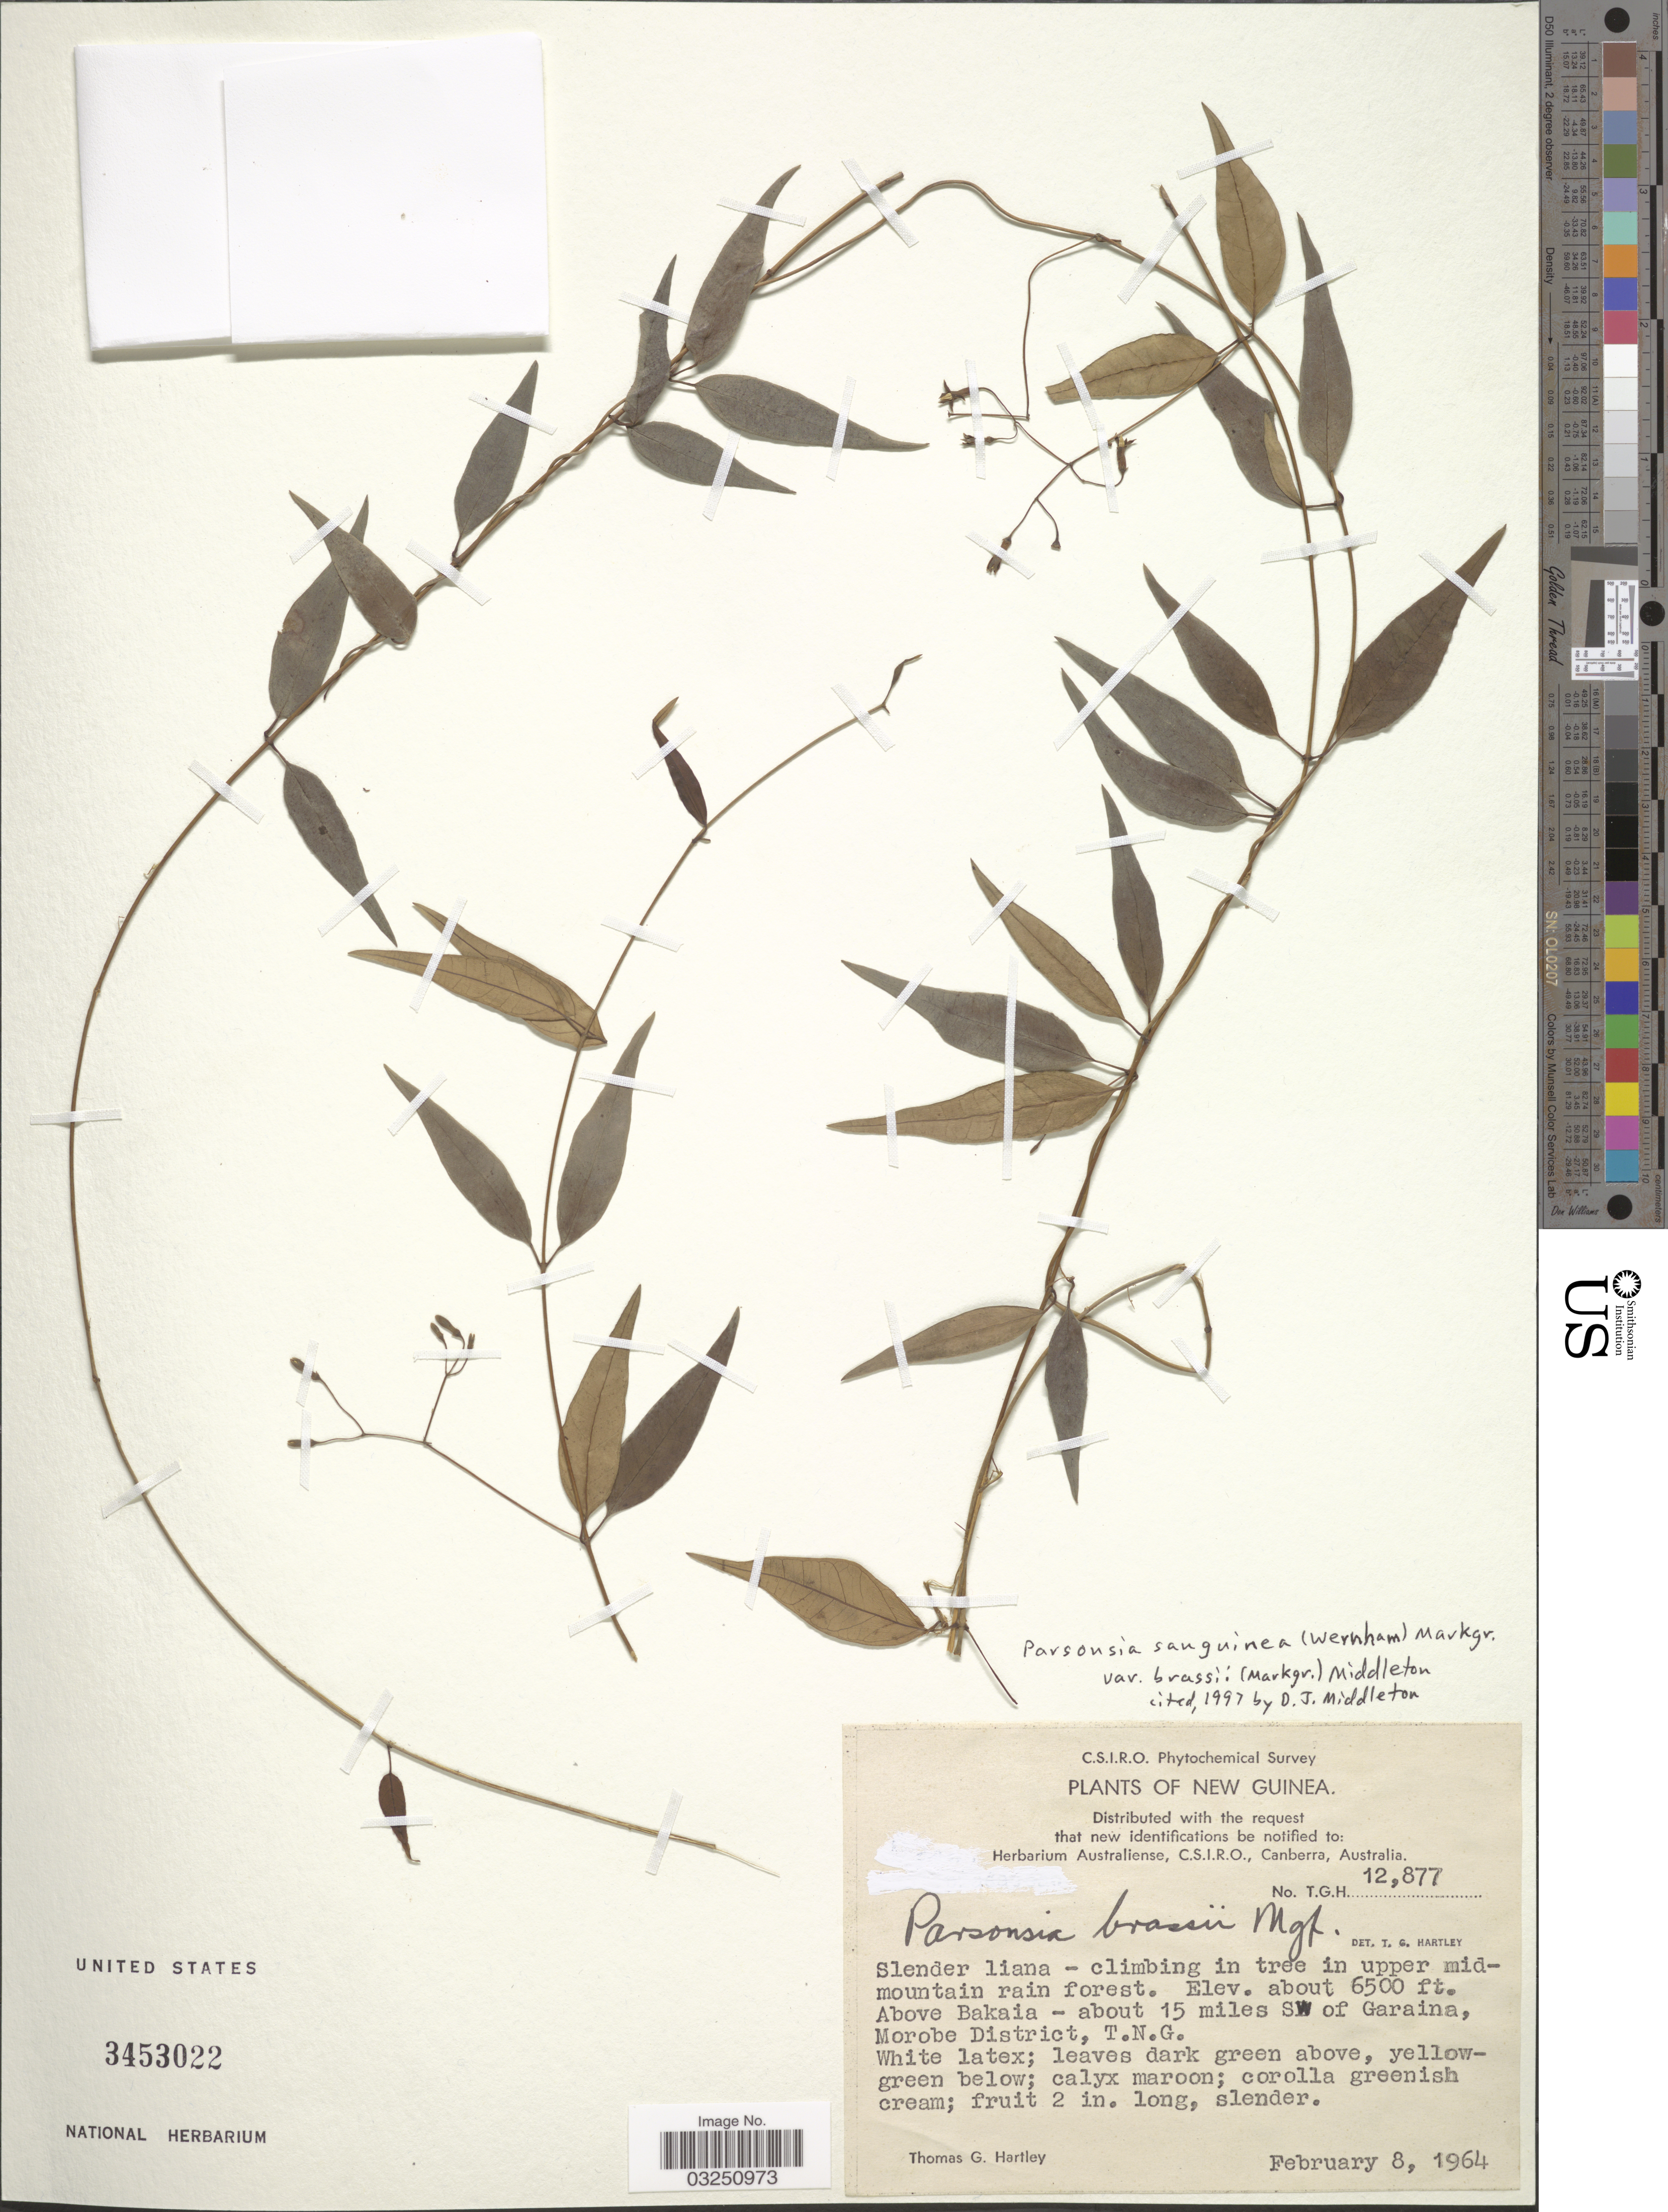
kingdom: Plantae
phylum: Tracheophyta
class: Magnoliopsida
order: Myrtales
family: Lythraceae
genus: Parsonsia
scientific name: Parsonsia sanguinea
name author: (Wernham) Markgr.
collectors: T. G. Hartley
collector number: T.G.H. 12877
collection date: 1964-02-08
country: Papua New Guinea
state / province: Morobe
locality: New Guinea. Above Bakaia - about 15 miles SW of Garaina, Morobe District, T. N. G.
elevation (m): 1981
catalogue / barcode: US 3453022